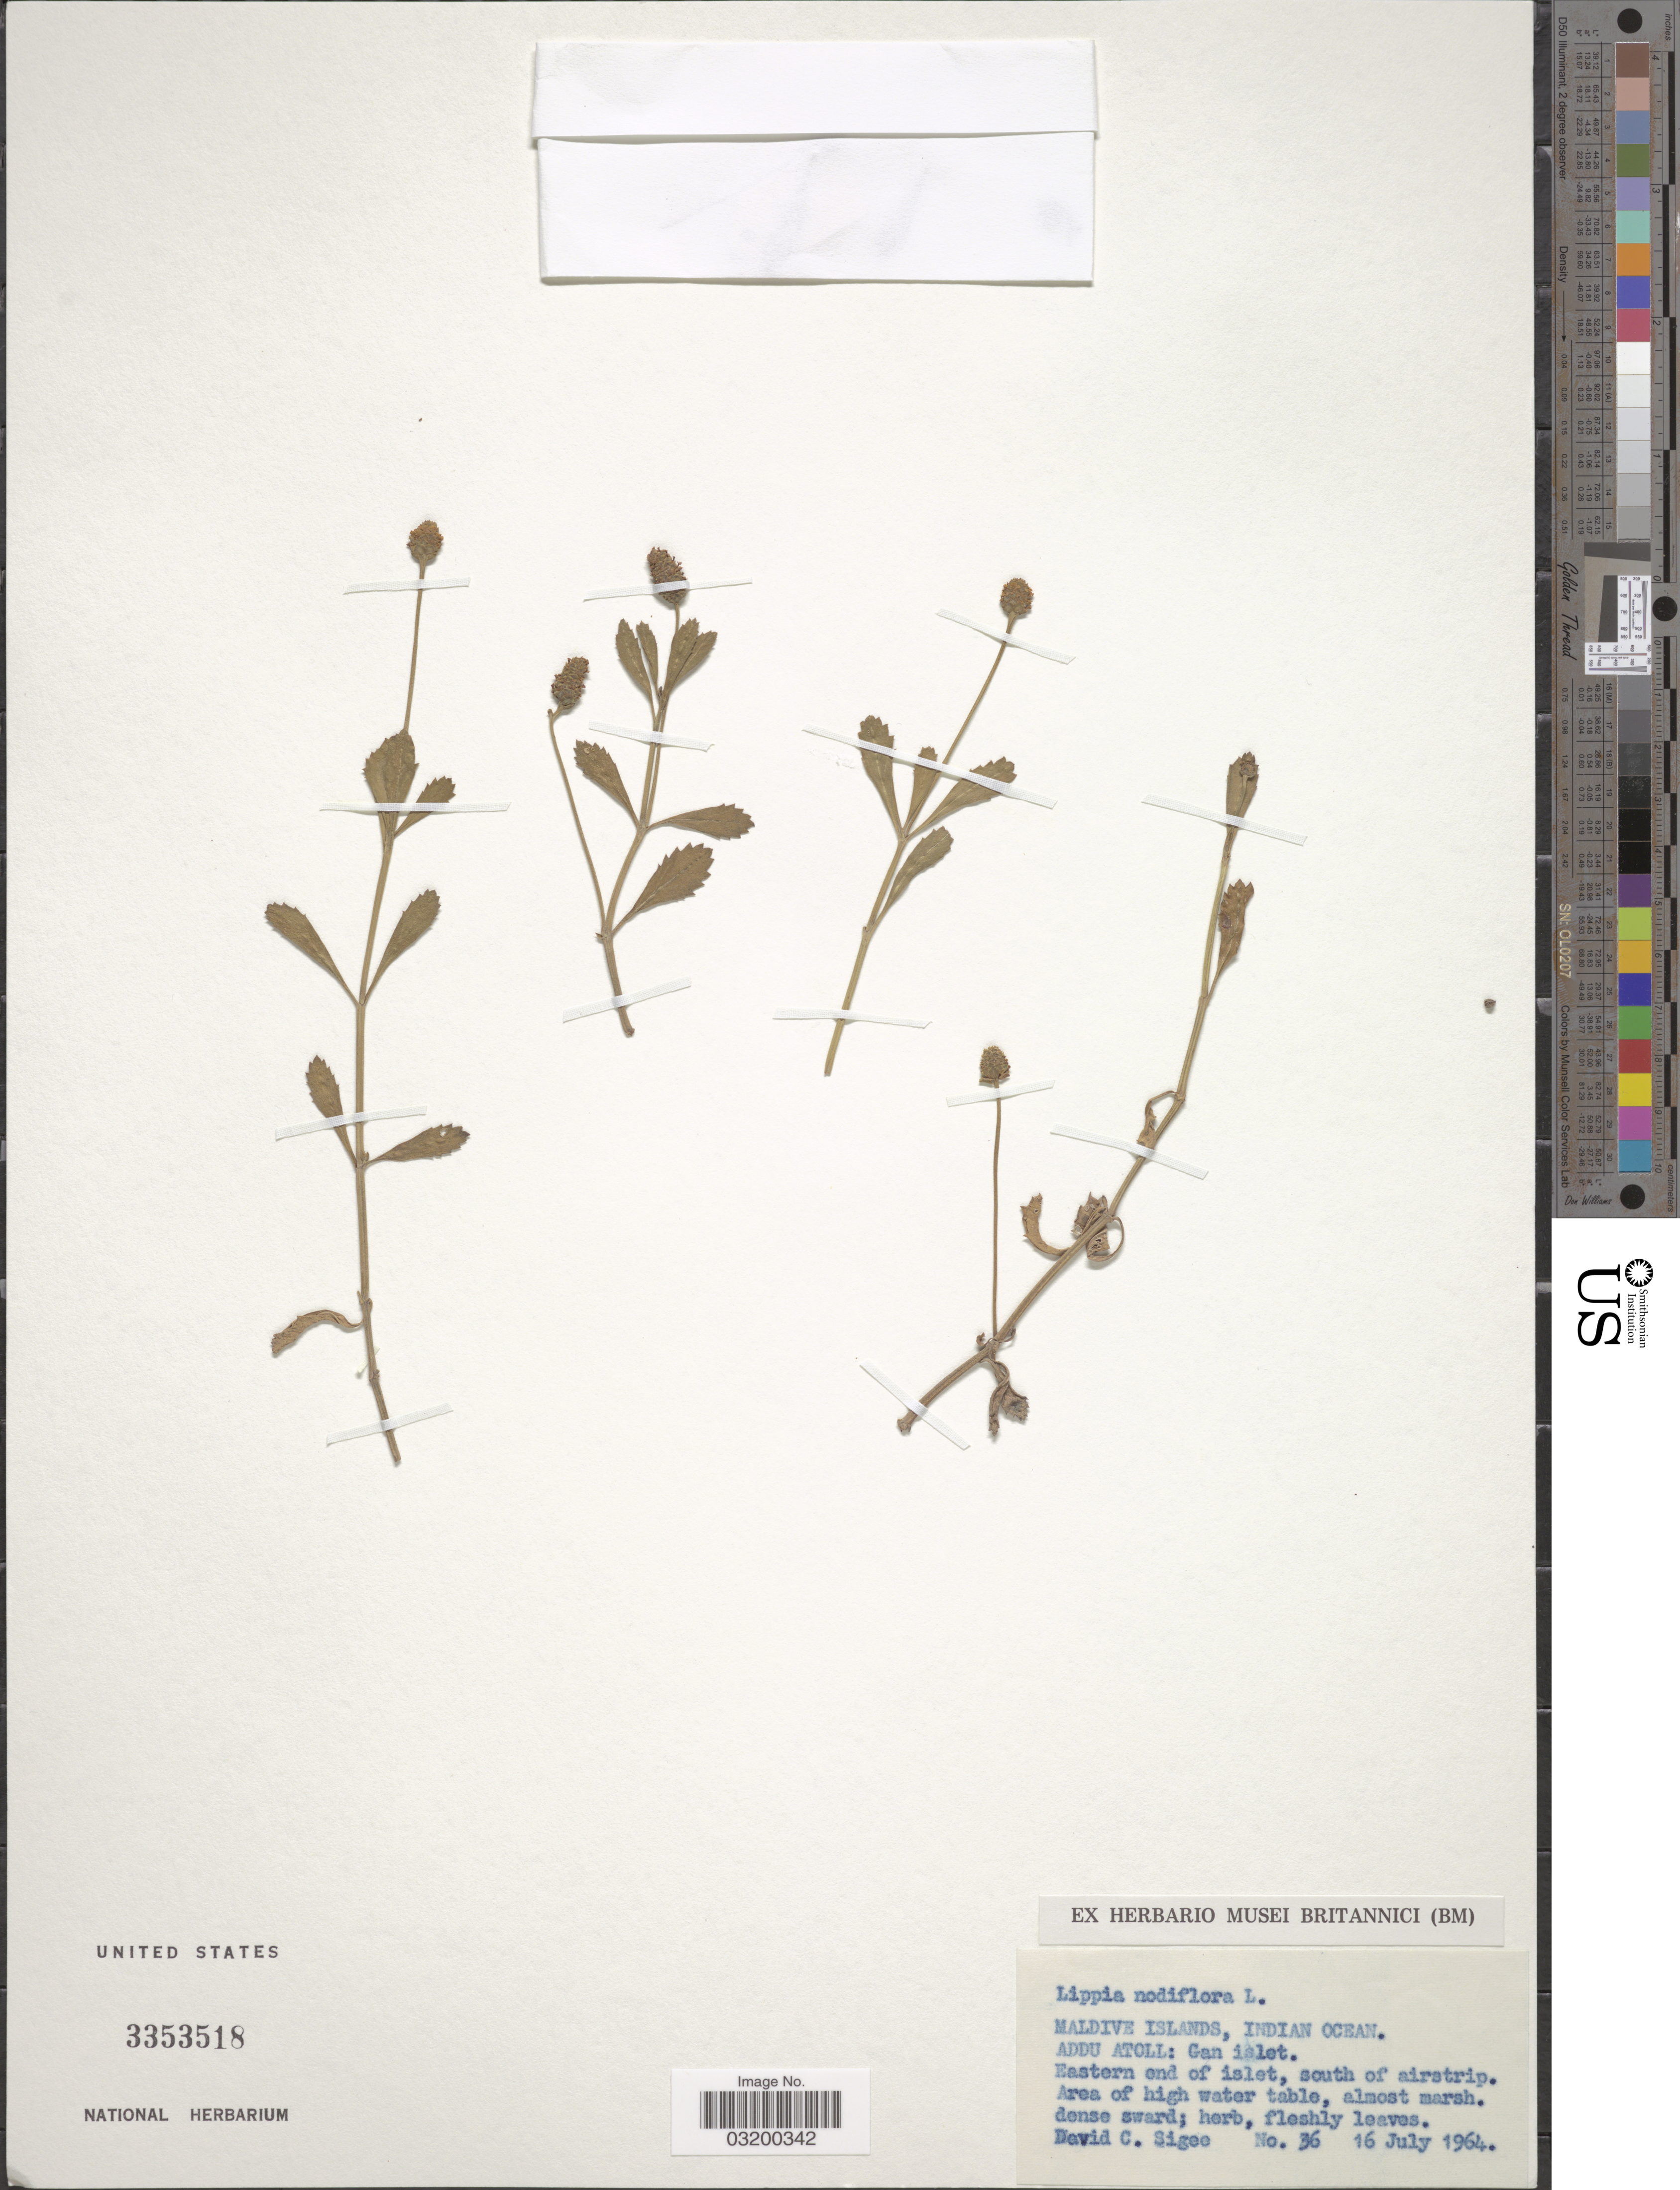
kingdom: Plantae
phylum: Tracheophyta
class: Magnoliopsida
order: Lamiales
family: Verbenaceae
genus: Phyla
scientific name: Phyla nodiflora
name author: (L.) Greene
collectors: D. C. Sigee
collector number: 36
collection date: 1964-07-16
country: Maldive Islands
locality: Indian Ocean. Addu Toll: Gan islet. Eastern end of islet, south of airstrip.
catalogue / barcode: US 3353518